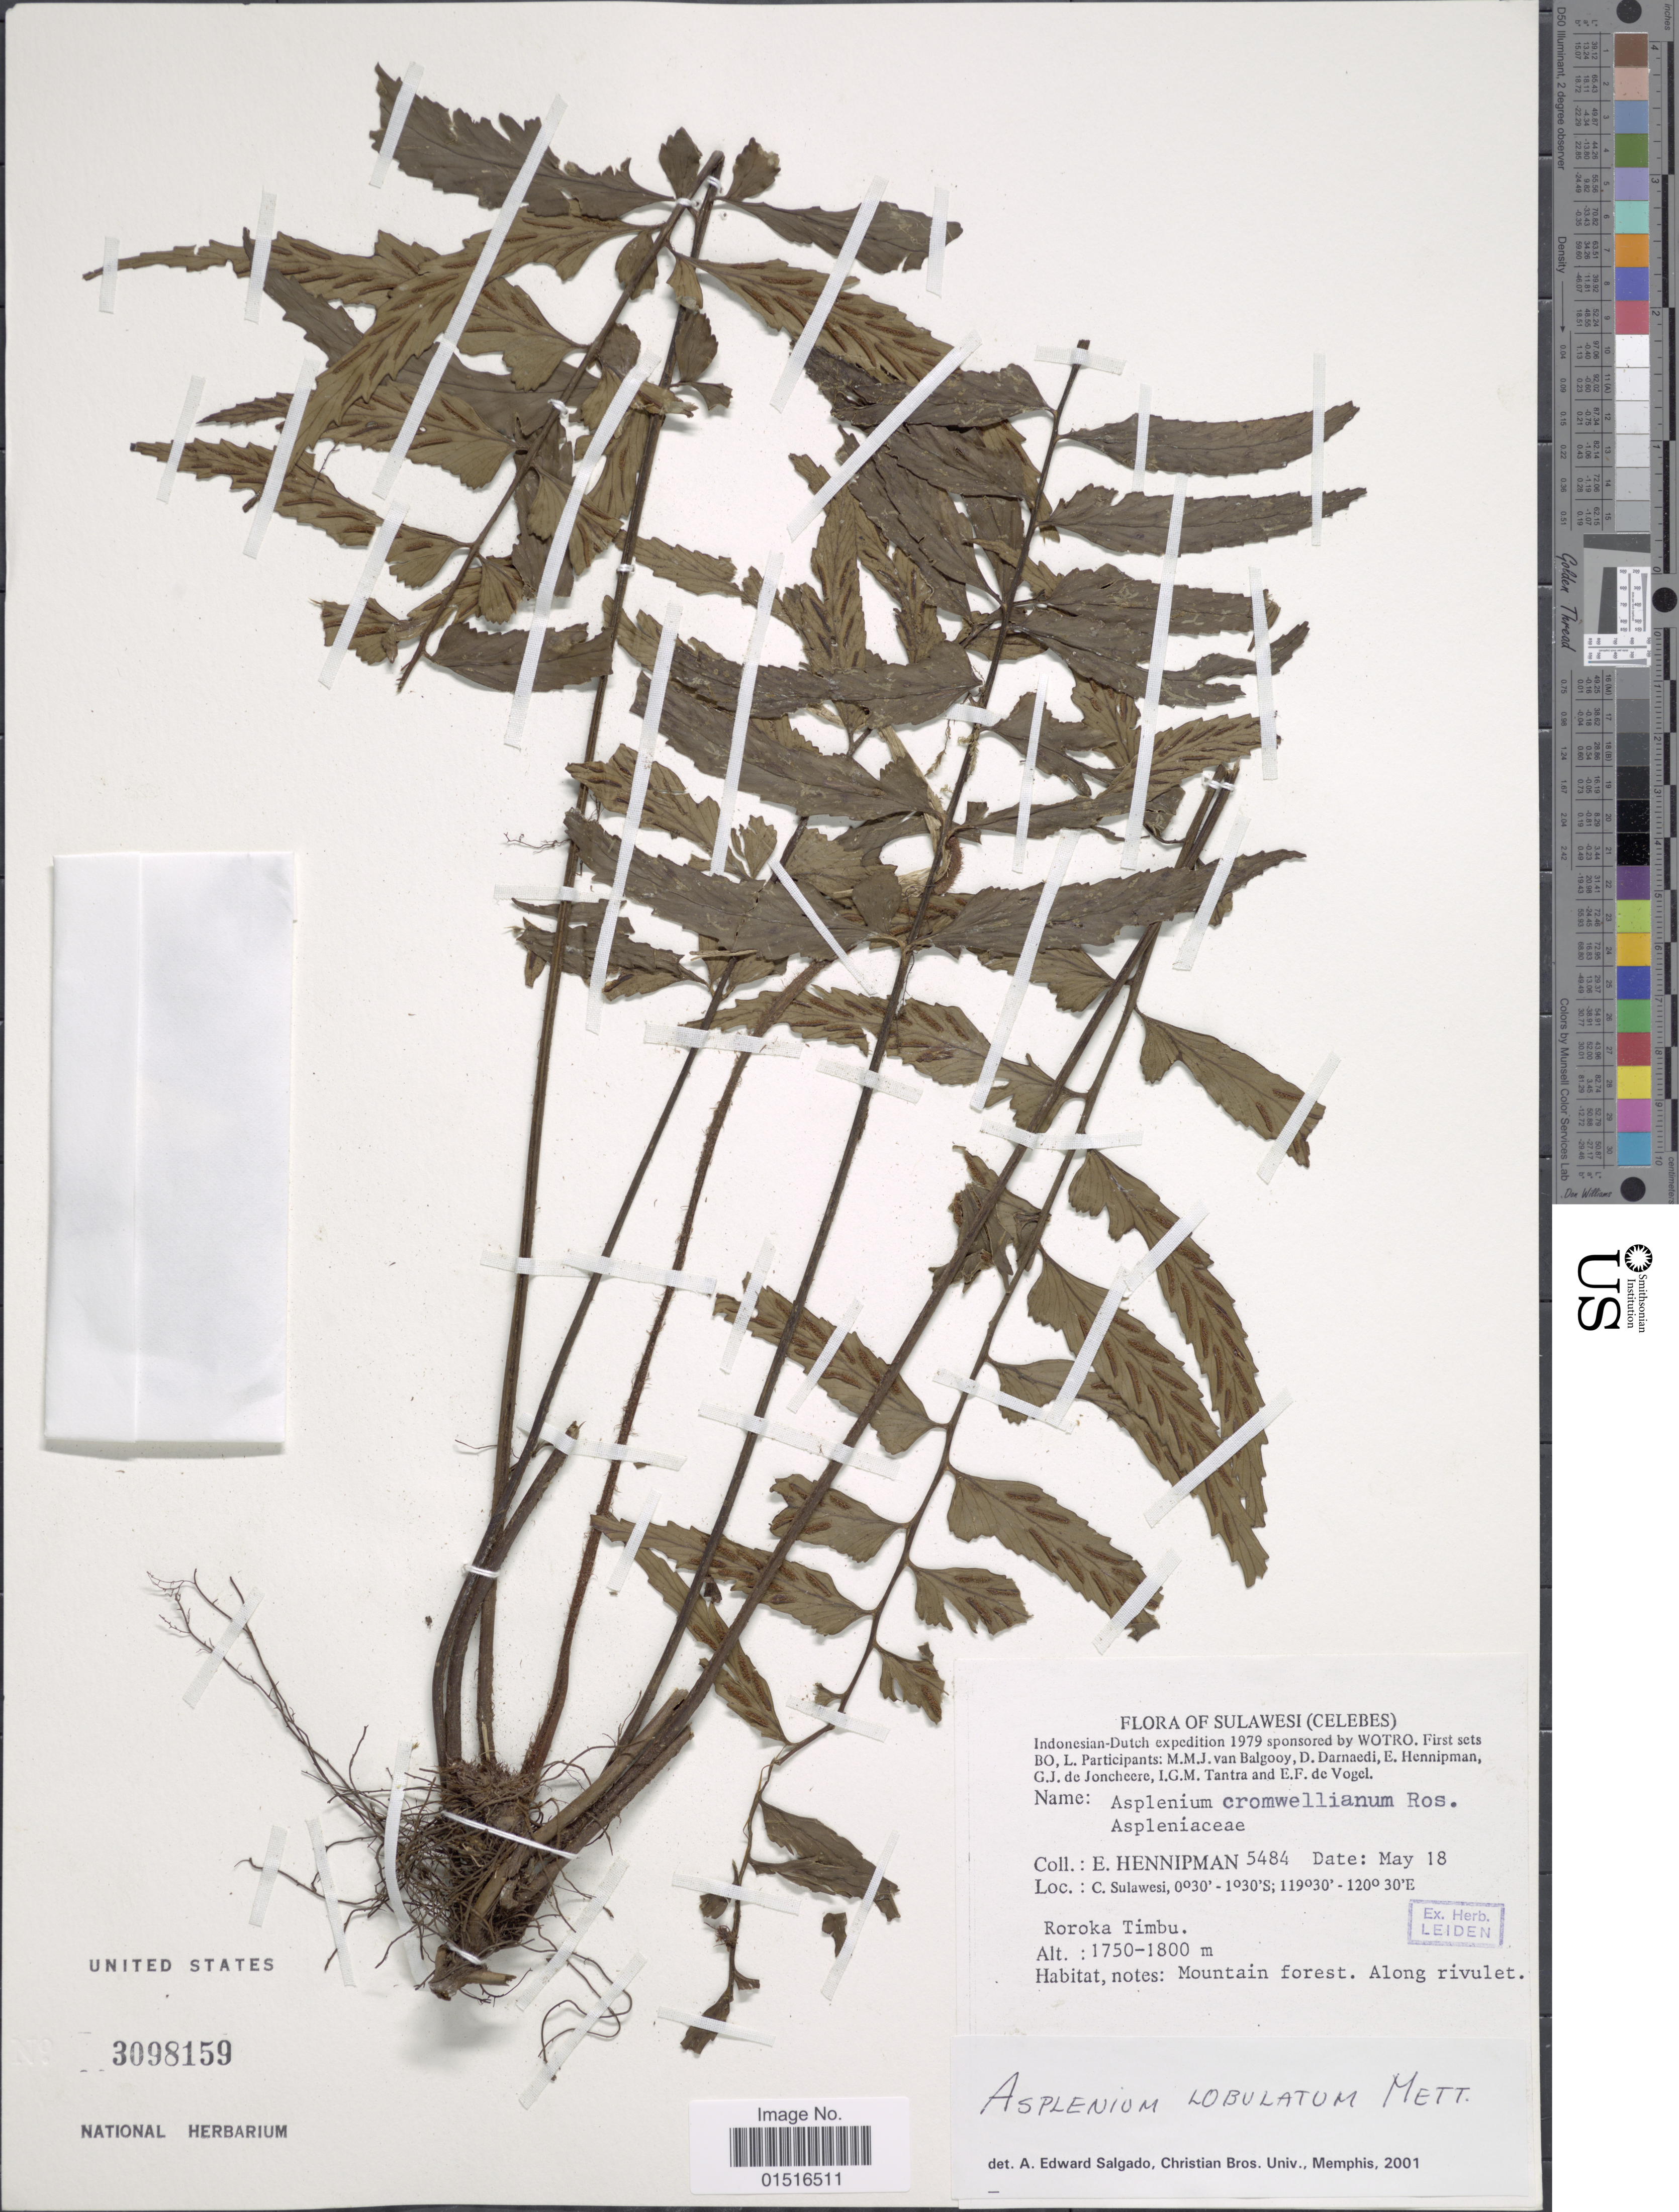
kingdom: Plantae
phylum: Tracheophyta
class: Polypodiopsida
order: Polypodiales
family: Aspleniaceae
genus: Asplenium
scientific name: Asplenium lobulatum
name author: Mett.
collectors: E. Hennipman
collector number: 5484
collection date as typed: Transcribed d/m/y: /5/18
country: Indonesia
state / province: Sulawesi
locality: Sulawesi (Celebes), C. Sulawesi, Roroka Timbu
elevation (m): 1750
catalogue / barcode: US 3098159